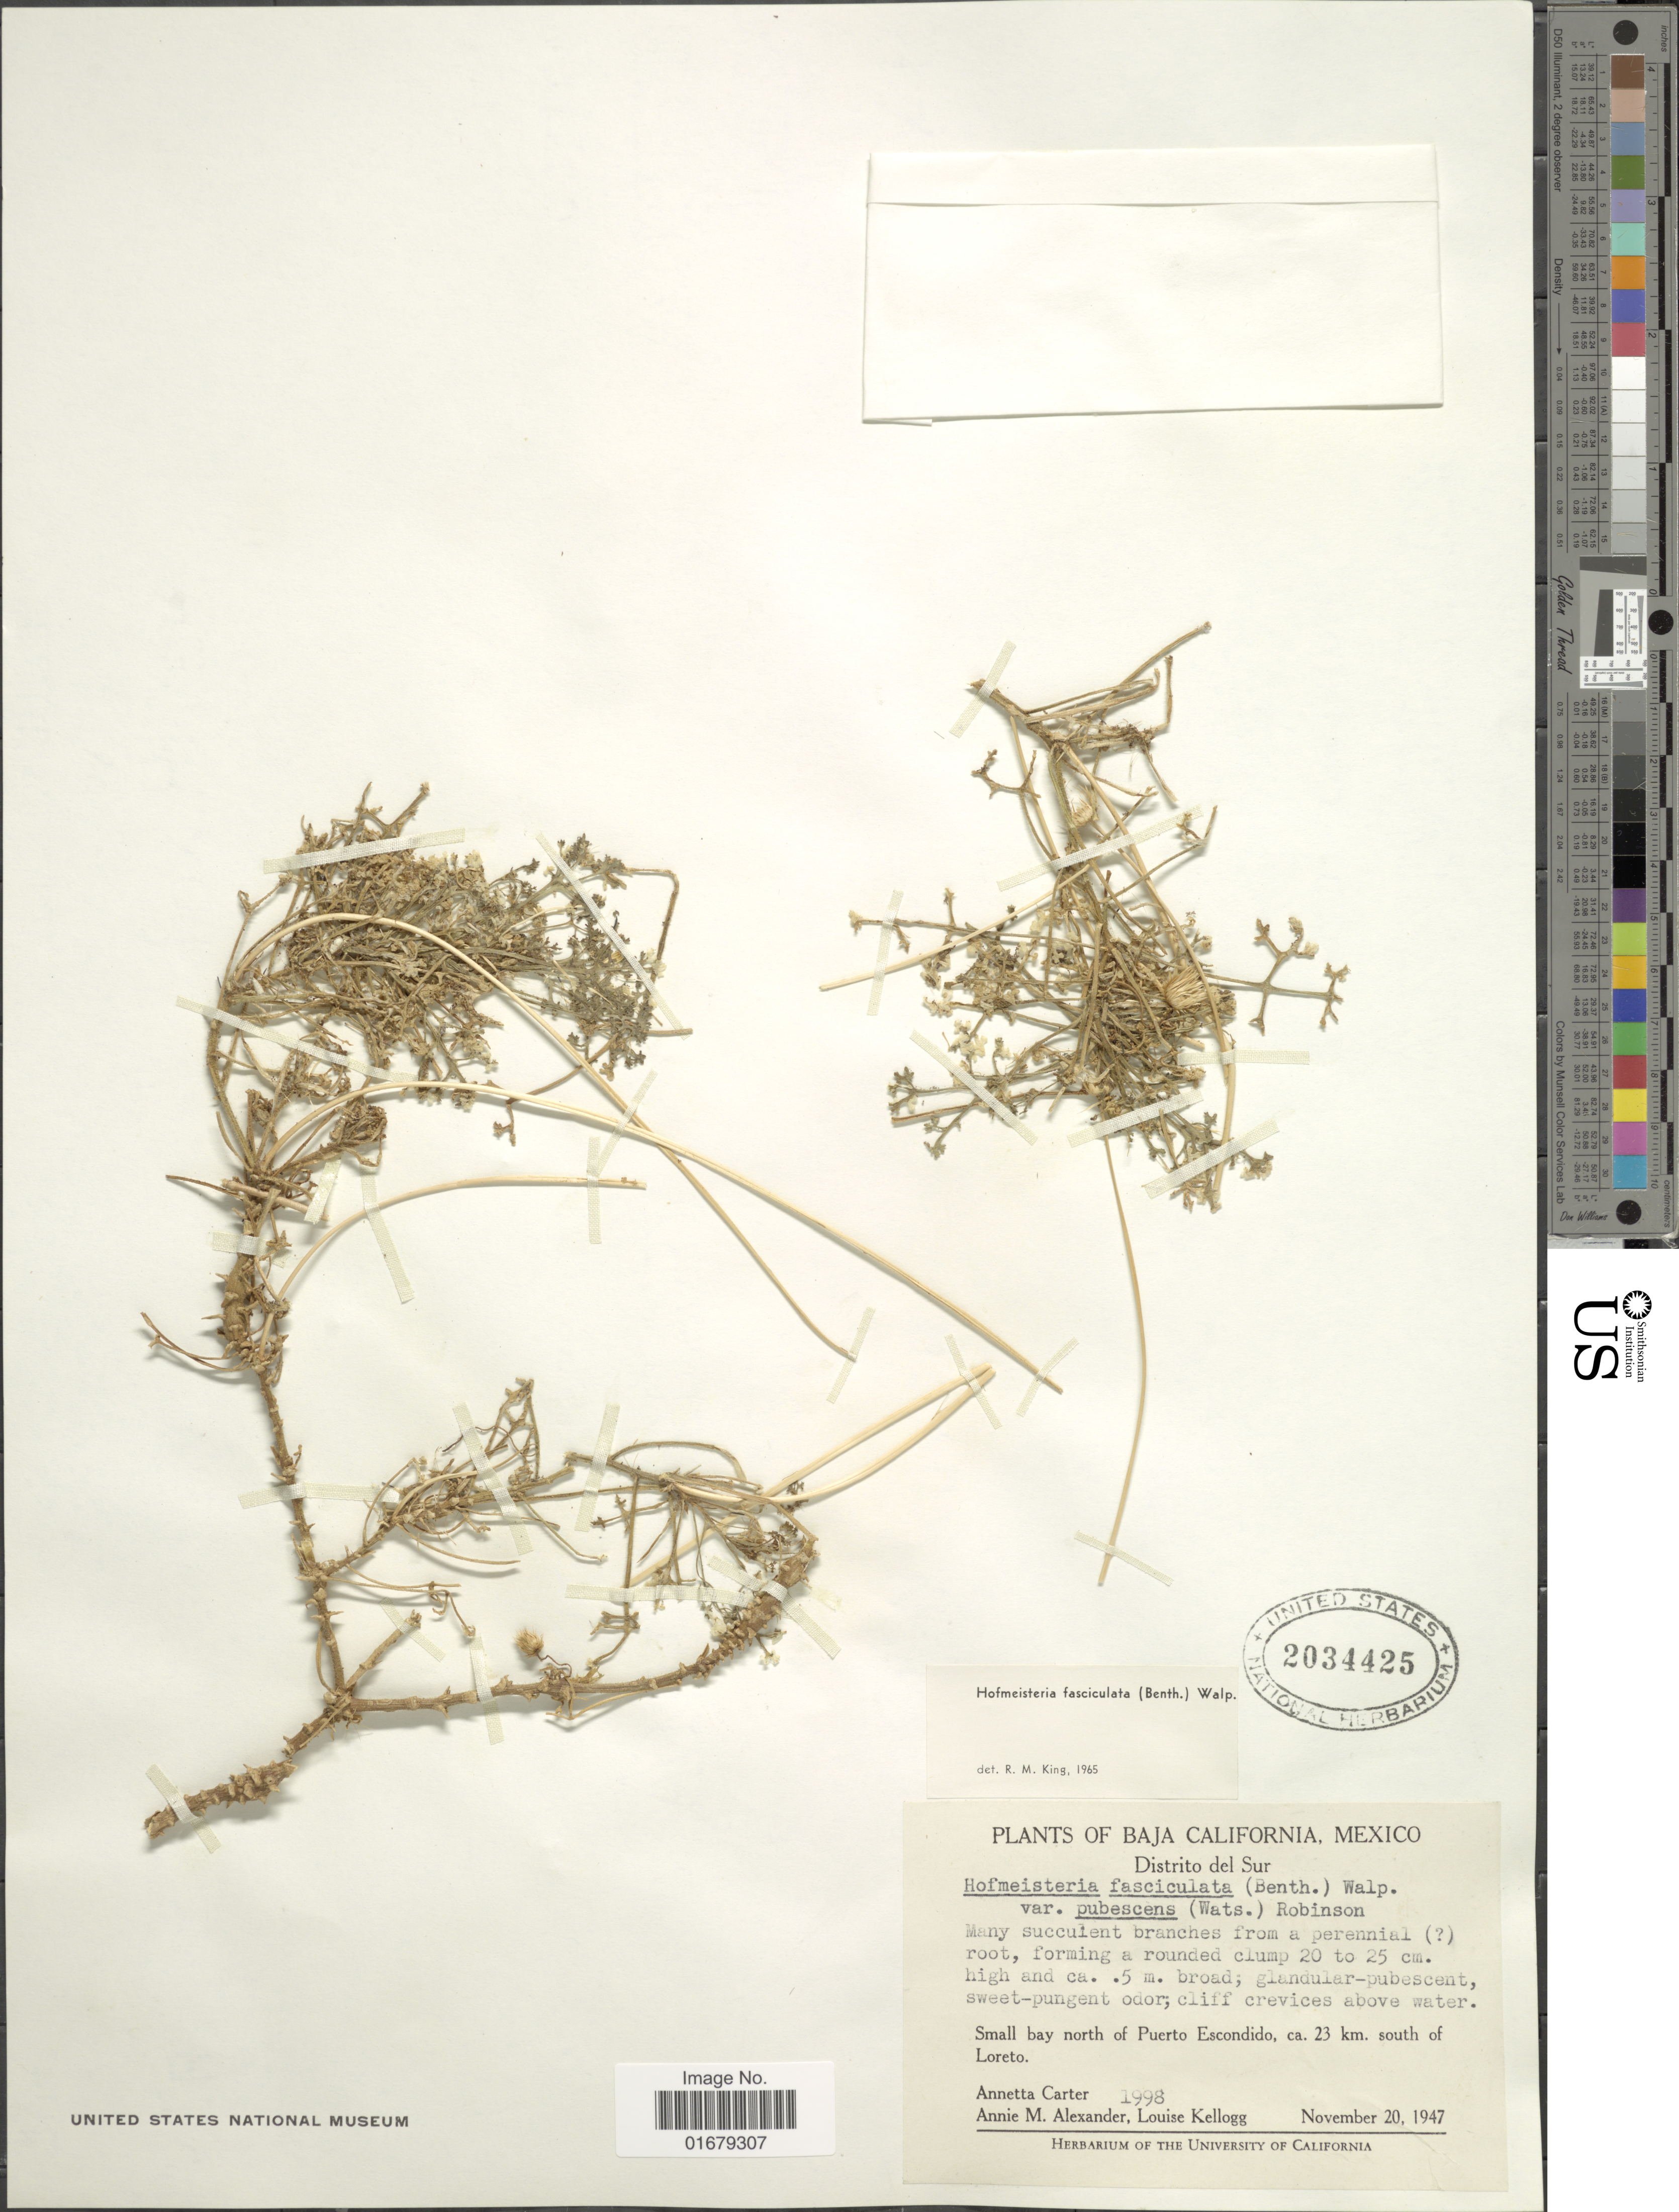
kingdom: Plantae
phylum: Tracheophyta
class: Magnoliopsida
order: Asterales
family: Asteraceae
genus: Hofmeisteria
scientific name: Hofmeisteria fasciculata var. pubescens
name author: (S. Watson) B.L. Rob.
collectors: A. Carter, A. M. Alexander & L. Kellogg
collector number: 1998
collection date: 1947-11-20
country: Mexico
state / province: Baja California Sur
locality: Distrito del Sur, Small bay north of Puerto Escondido, ca 23 km south of Loreto.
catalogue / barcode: US 2034425